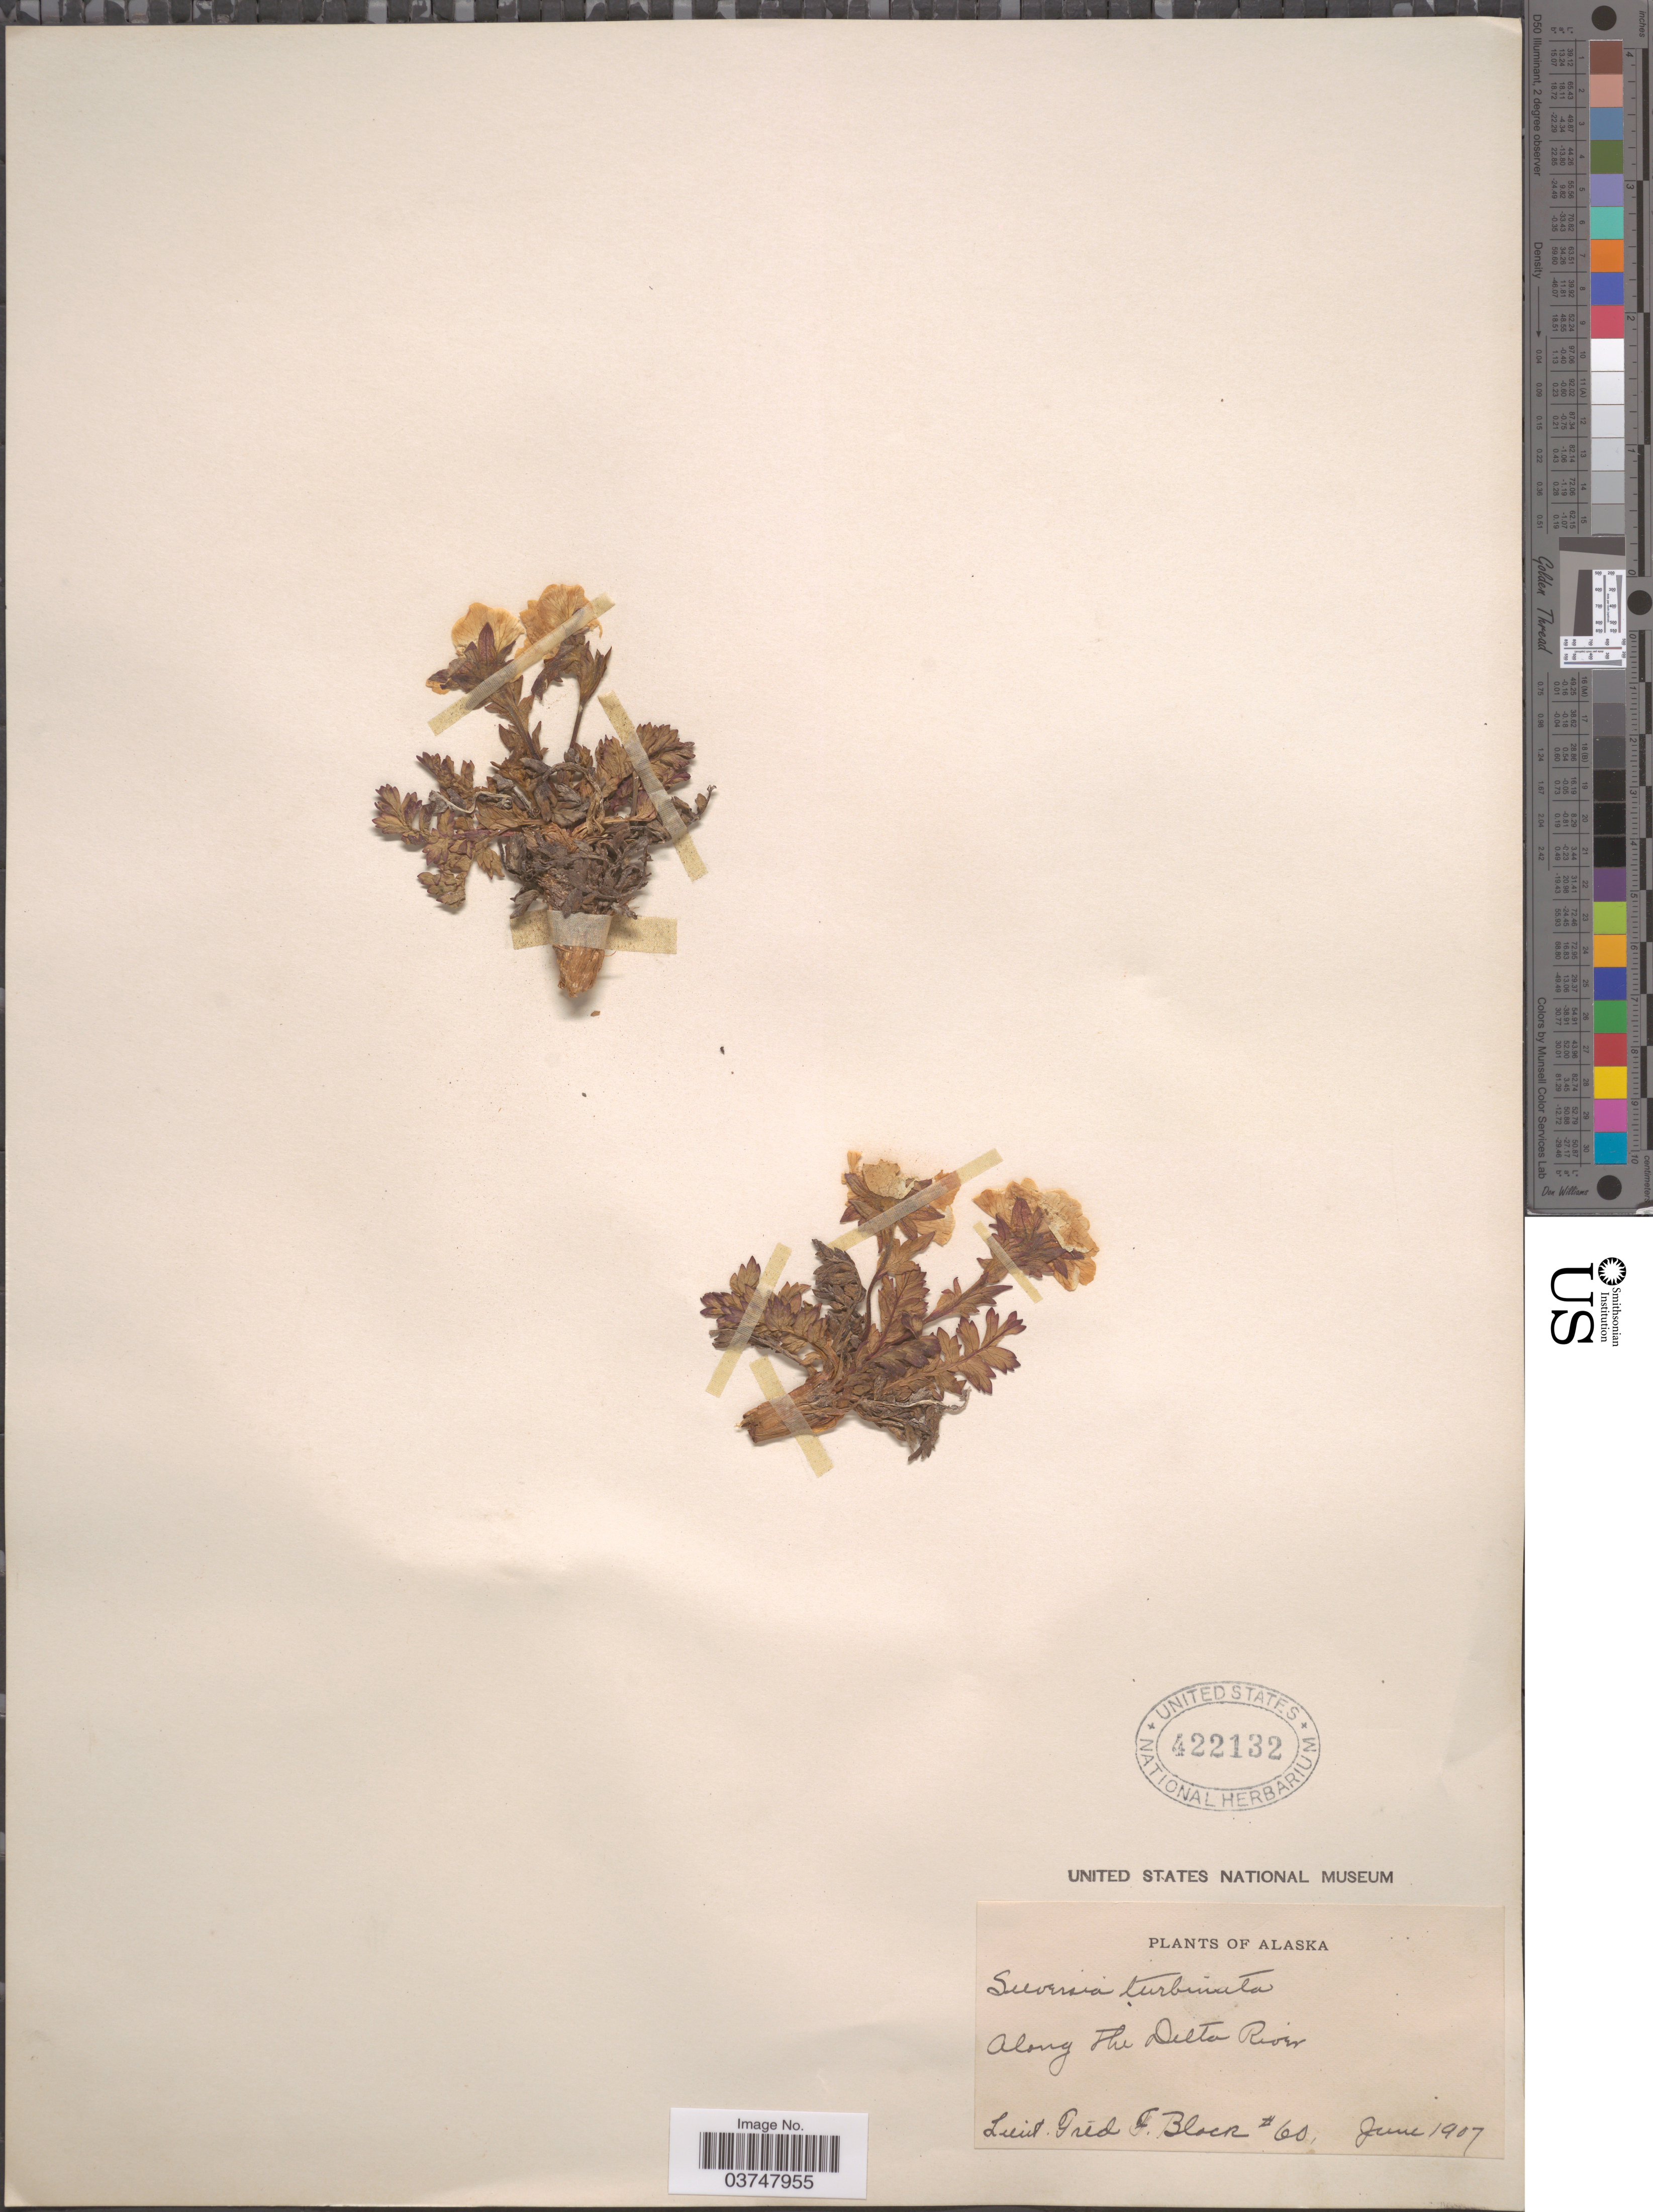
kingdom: Plantae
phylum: Tracheophyta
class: Magnoliopsida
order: Rosales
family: Rosaceae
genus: Geum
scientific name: Geum rossii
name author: (R. Br.) Ser.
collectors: F. Block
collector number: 60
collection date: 1907-06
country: United States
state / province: Alaska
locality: Along The Delta River.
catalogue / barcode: US 422132